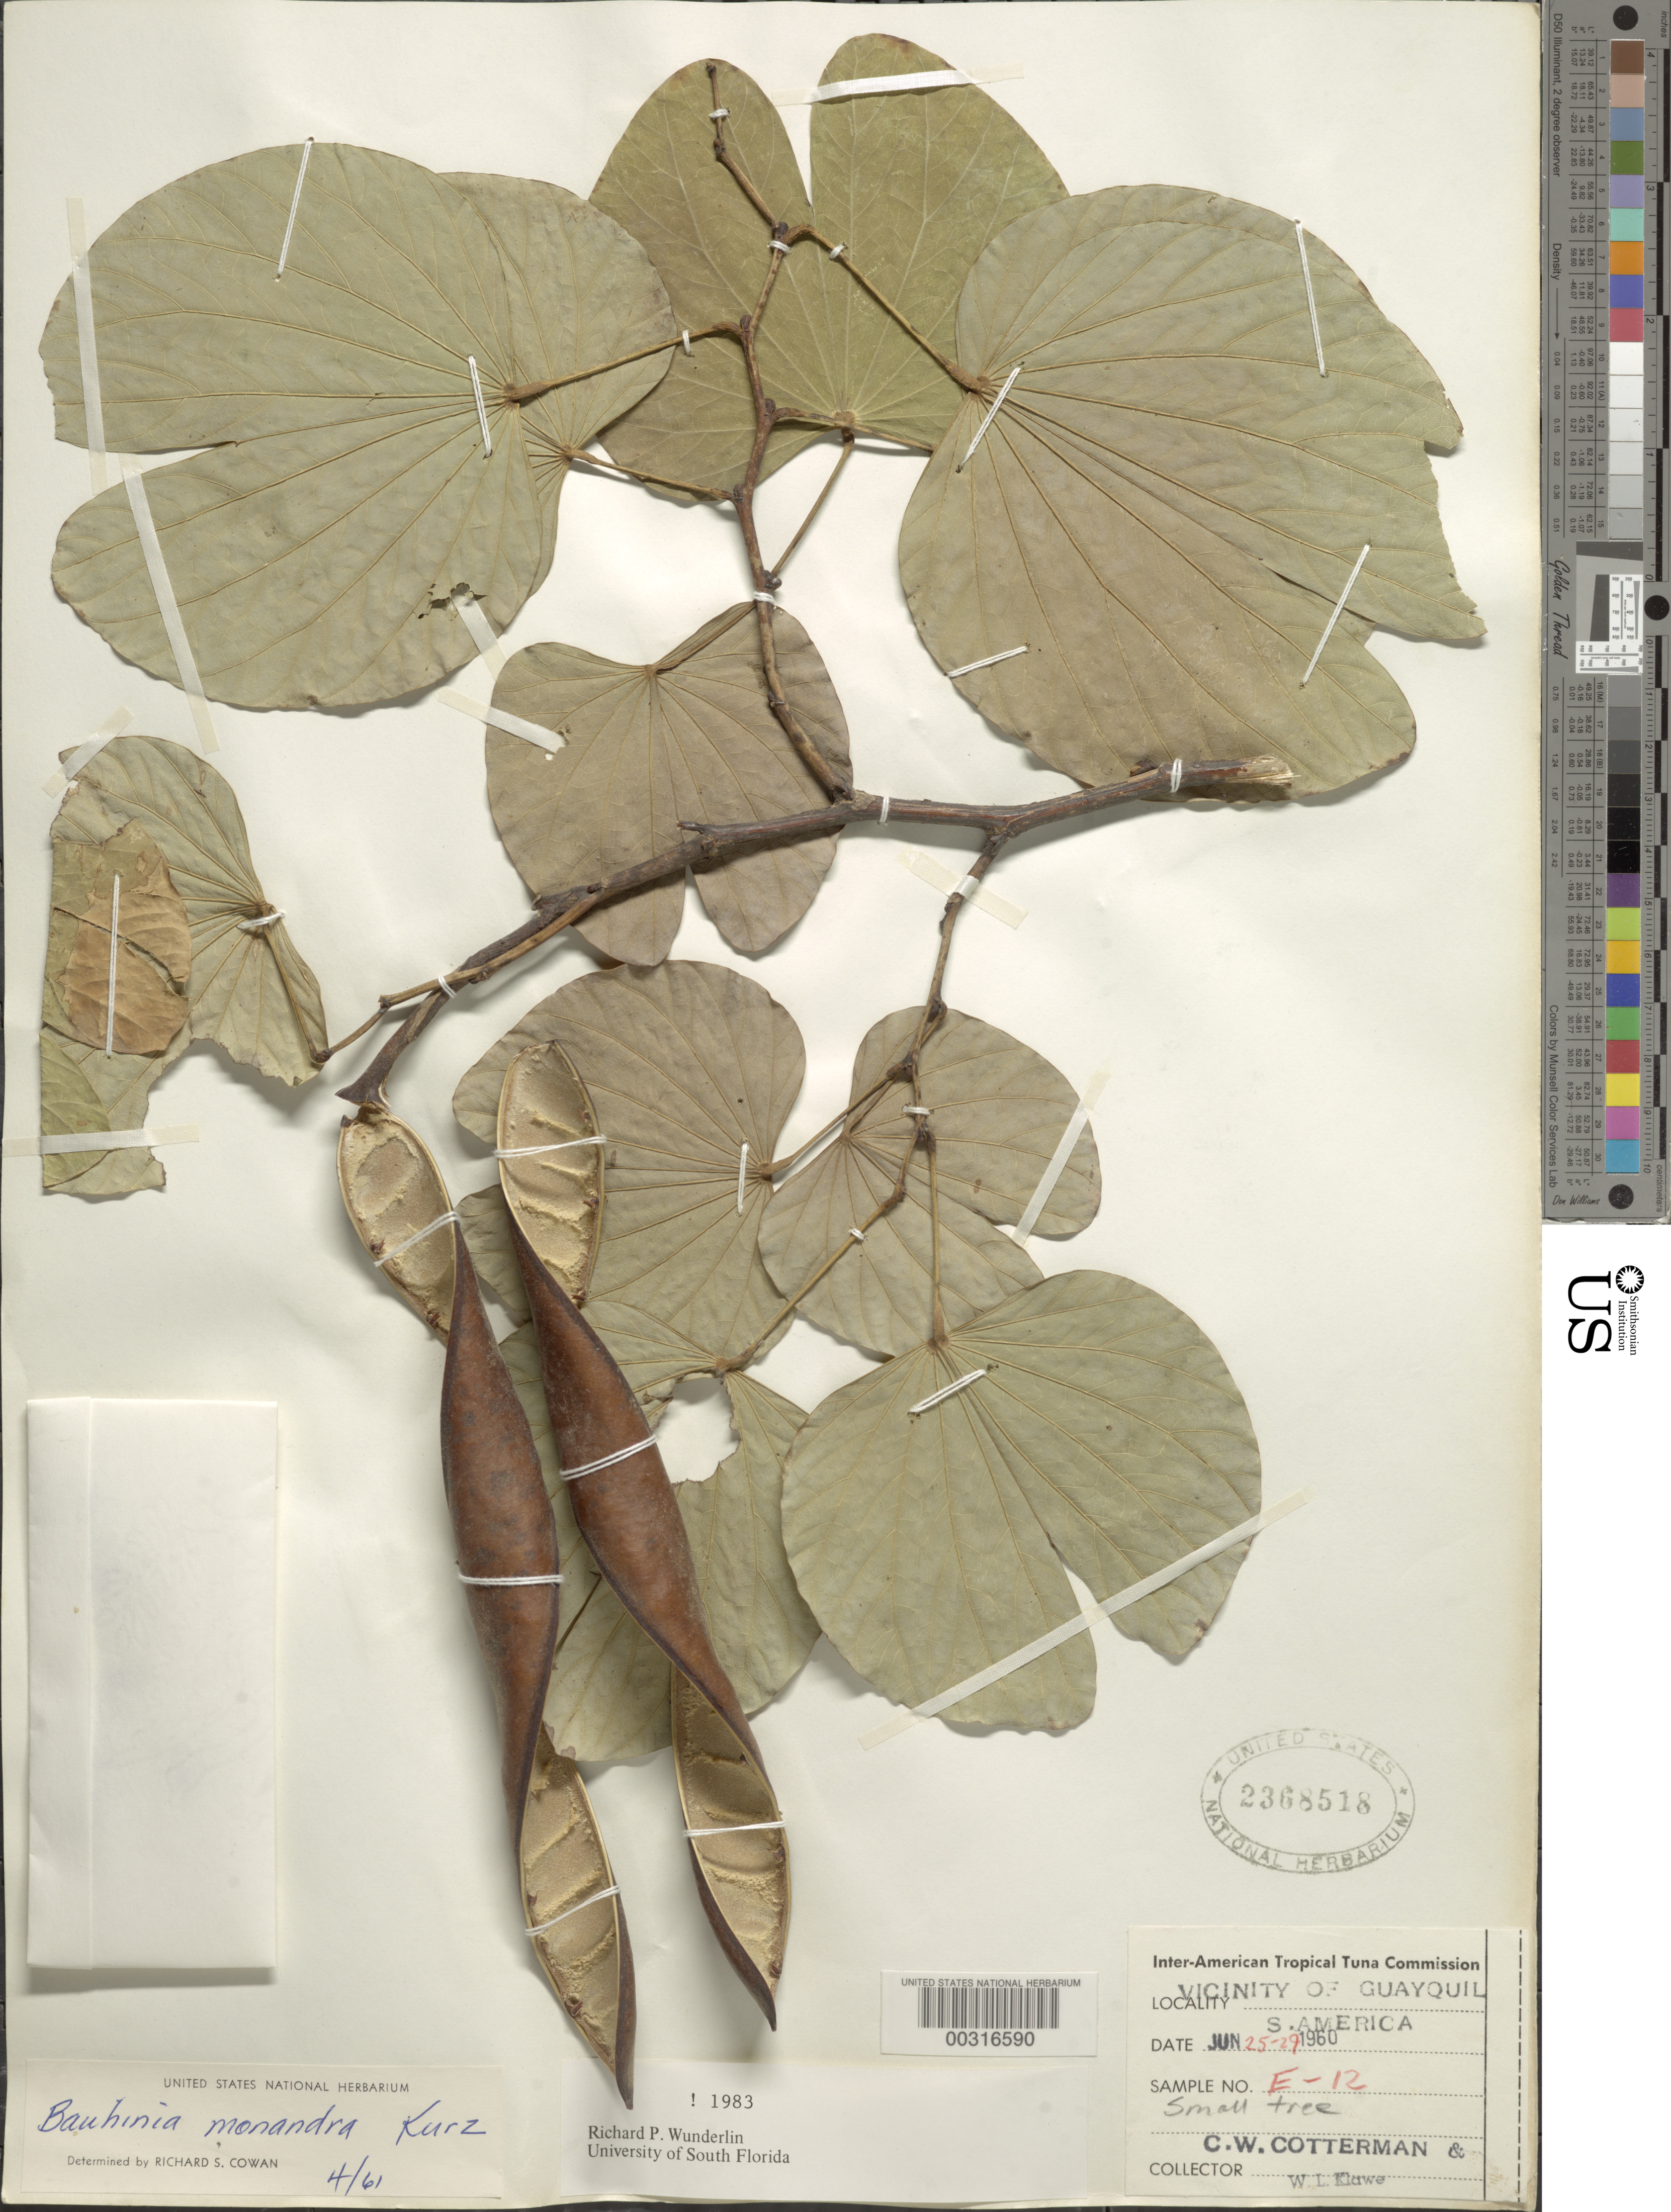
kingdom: Plantae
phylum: Tracheophyta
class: Magnoliopsida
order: Fabales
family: Fabaceae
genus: Bauhinia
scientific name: Bauhinia monandra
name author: Kurz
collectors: C. Cotterman & W. Klawe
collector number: E-12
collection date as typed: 25 Jun 1960 to 29 Jun 1960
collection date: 1960-06-25/1960-06-29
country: Ecuador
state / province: Guayas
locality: Guayaquil, Haciendo Bonchna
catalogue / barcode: US 2368518